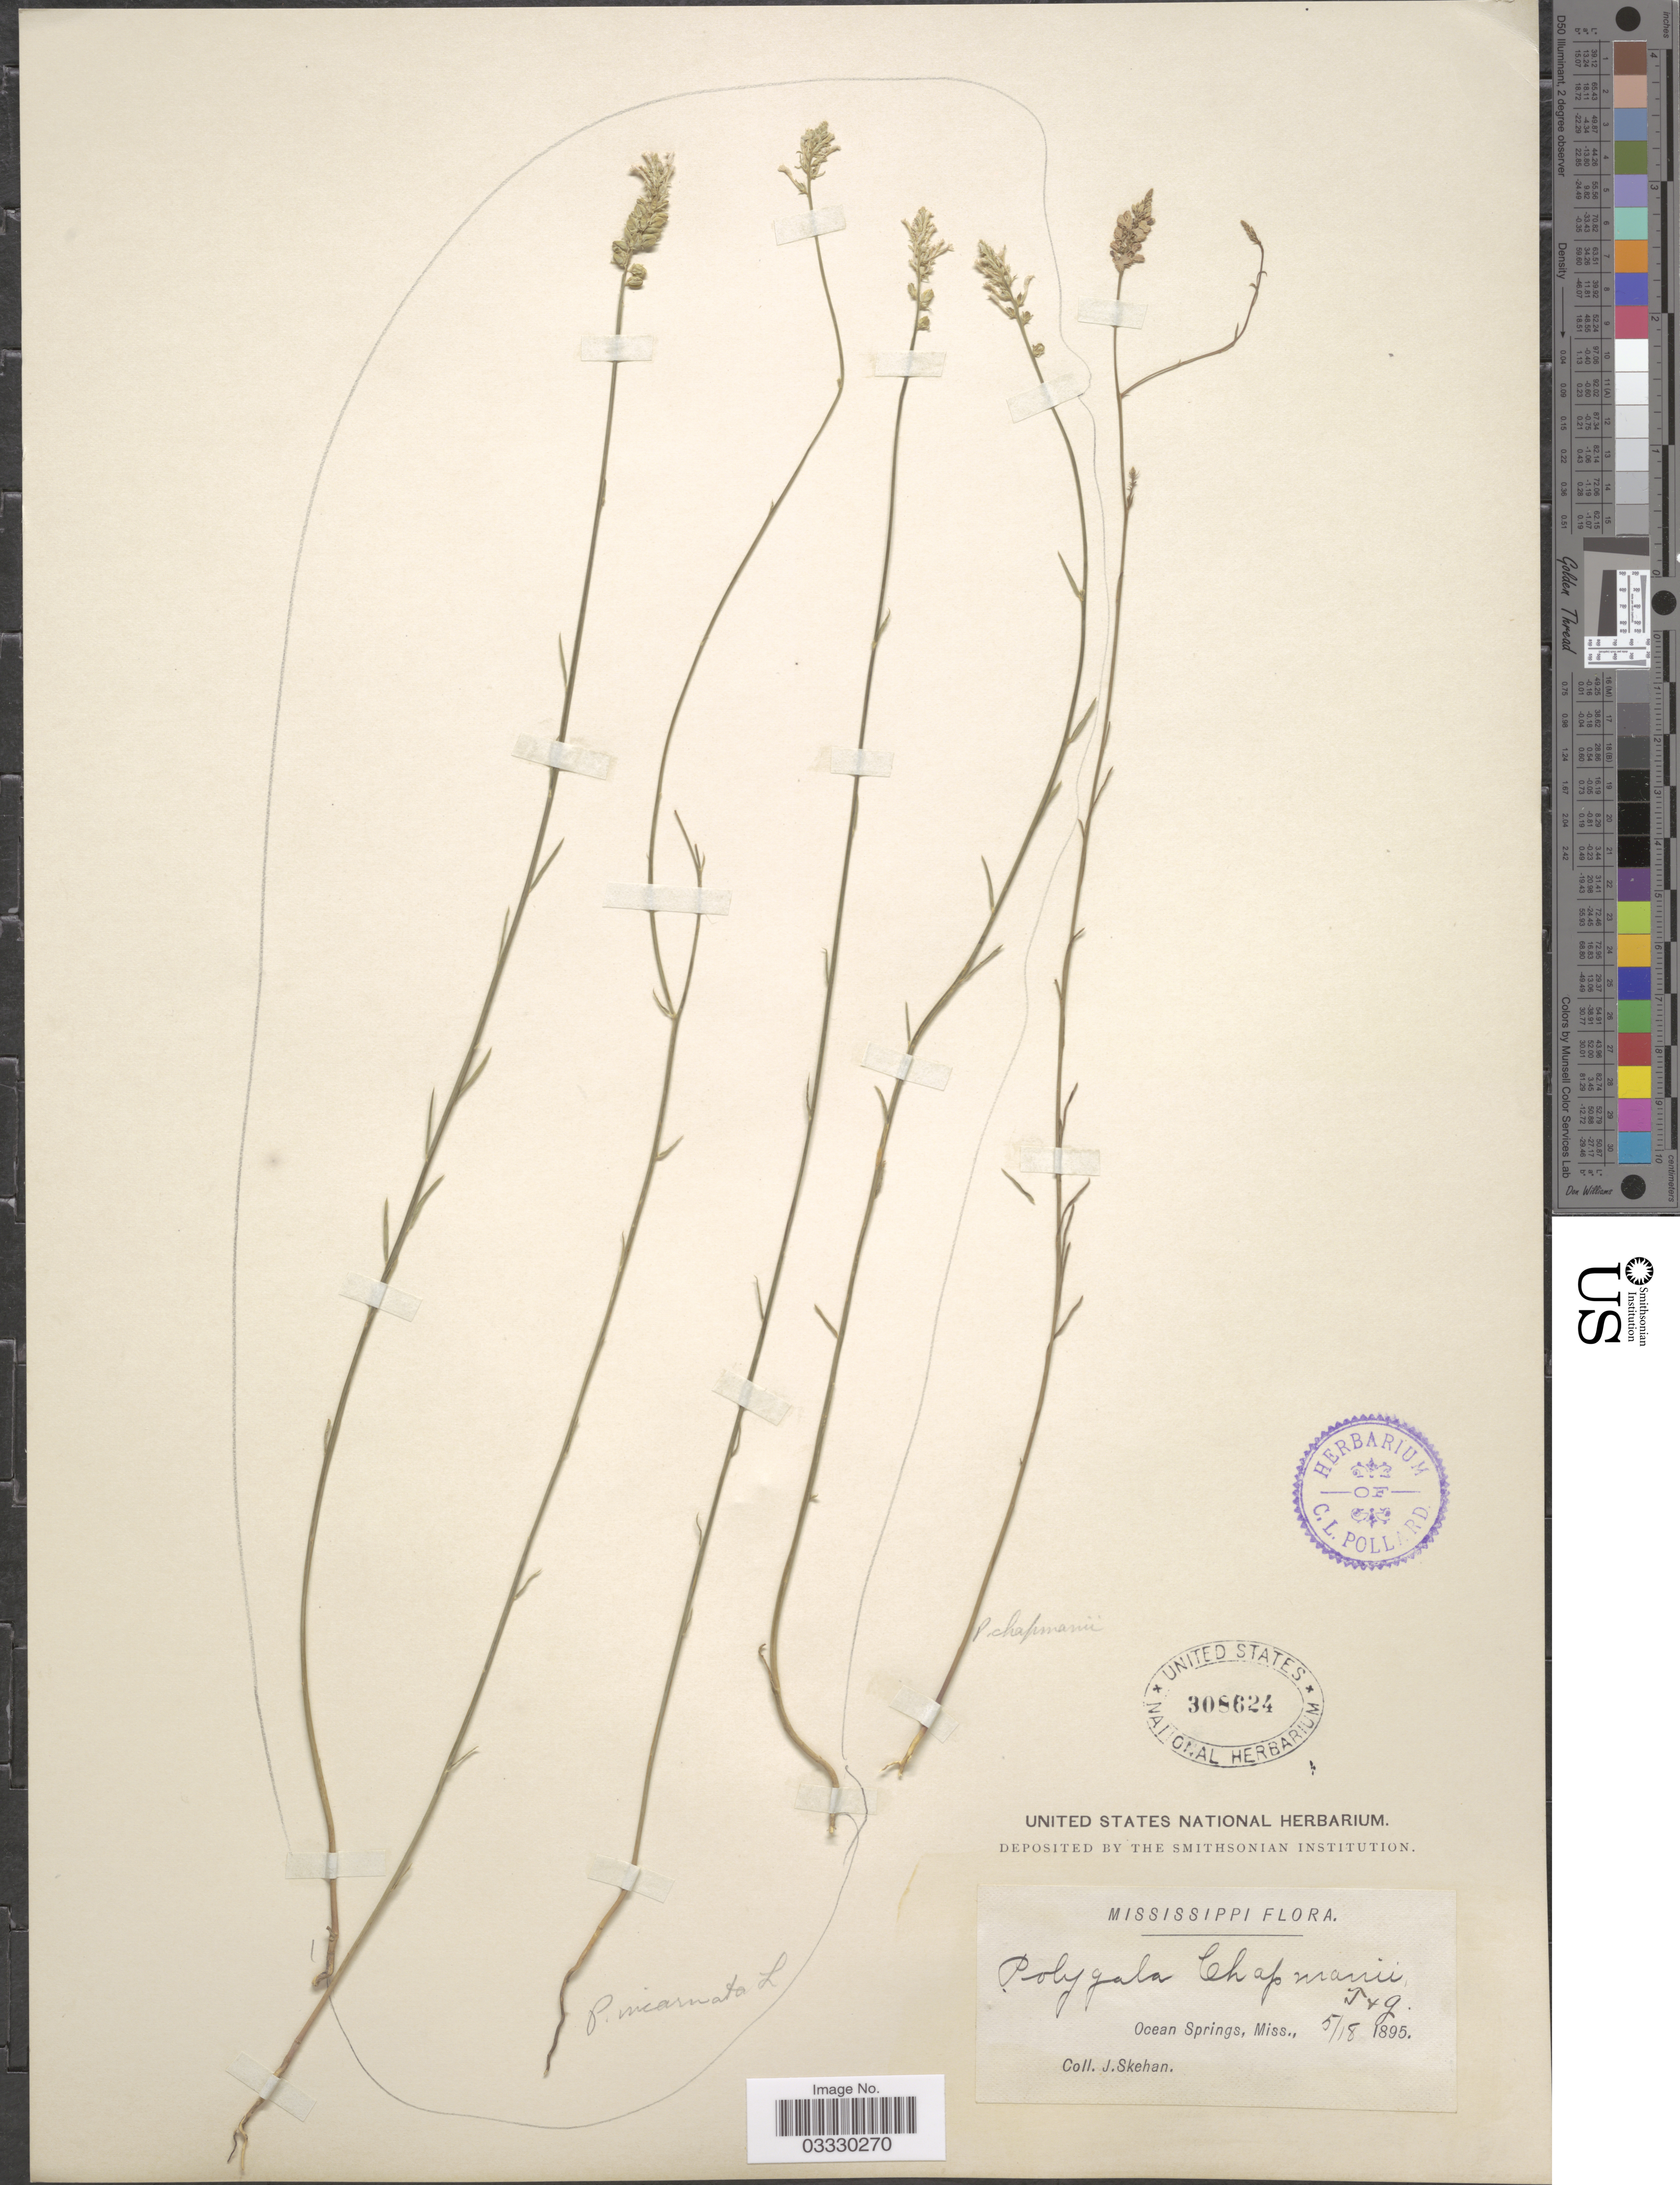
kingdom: Plantae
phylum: Tracheophyta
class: Magnoliopsida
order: Fabales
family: Polygalaceae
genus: Polygala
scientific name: Polygala chapmanii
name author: Torr. & A. Gray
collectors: J. Skehan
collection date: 1895-05-18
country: United States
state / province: Mississippi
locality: Ocean Springs.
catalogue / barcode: US 308624